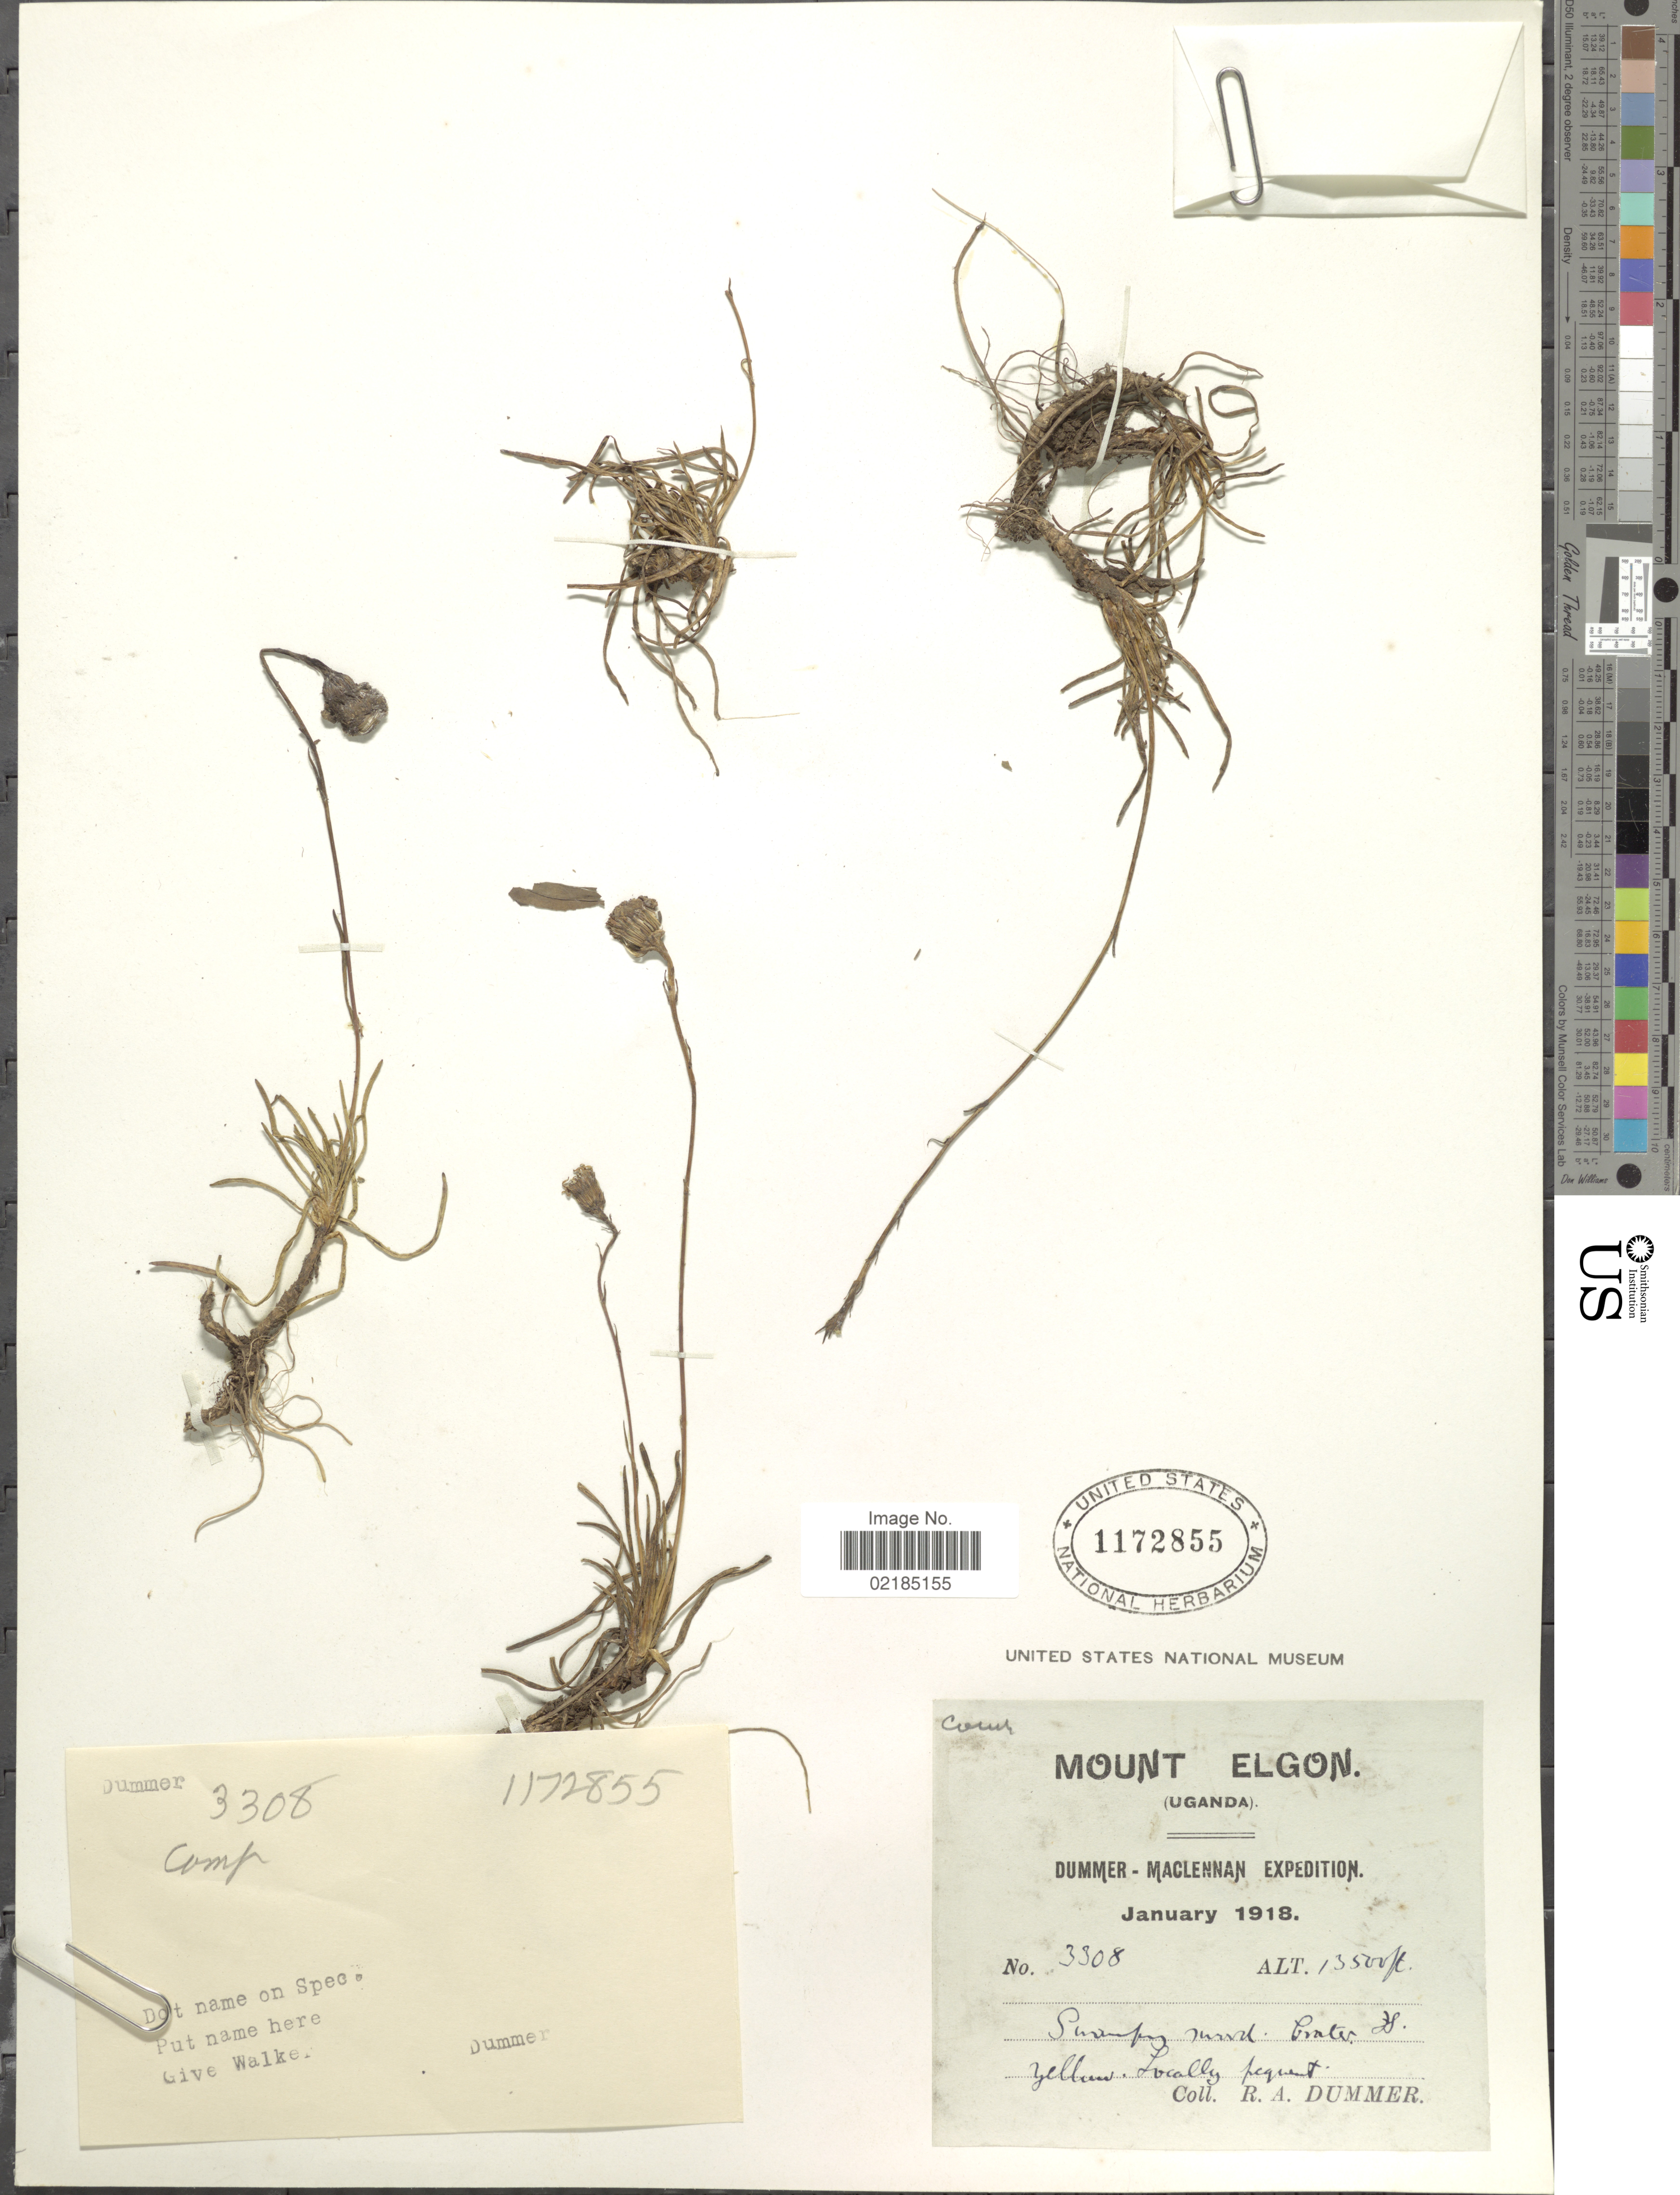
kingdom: Plantae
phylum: Tracheophyta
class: Magnoliopsida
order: Asterales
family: Asteraceae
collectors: R. Dümmer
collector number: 3308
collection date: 1918-01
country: Uganda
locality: Mount Elgon. Crater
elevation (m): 4115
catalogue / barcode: US 1172855